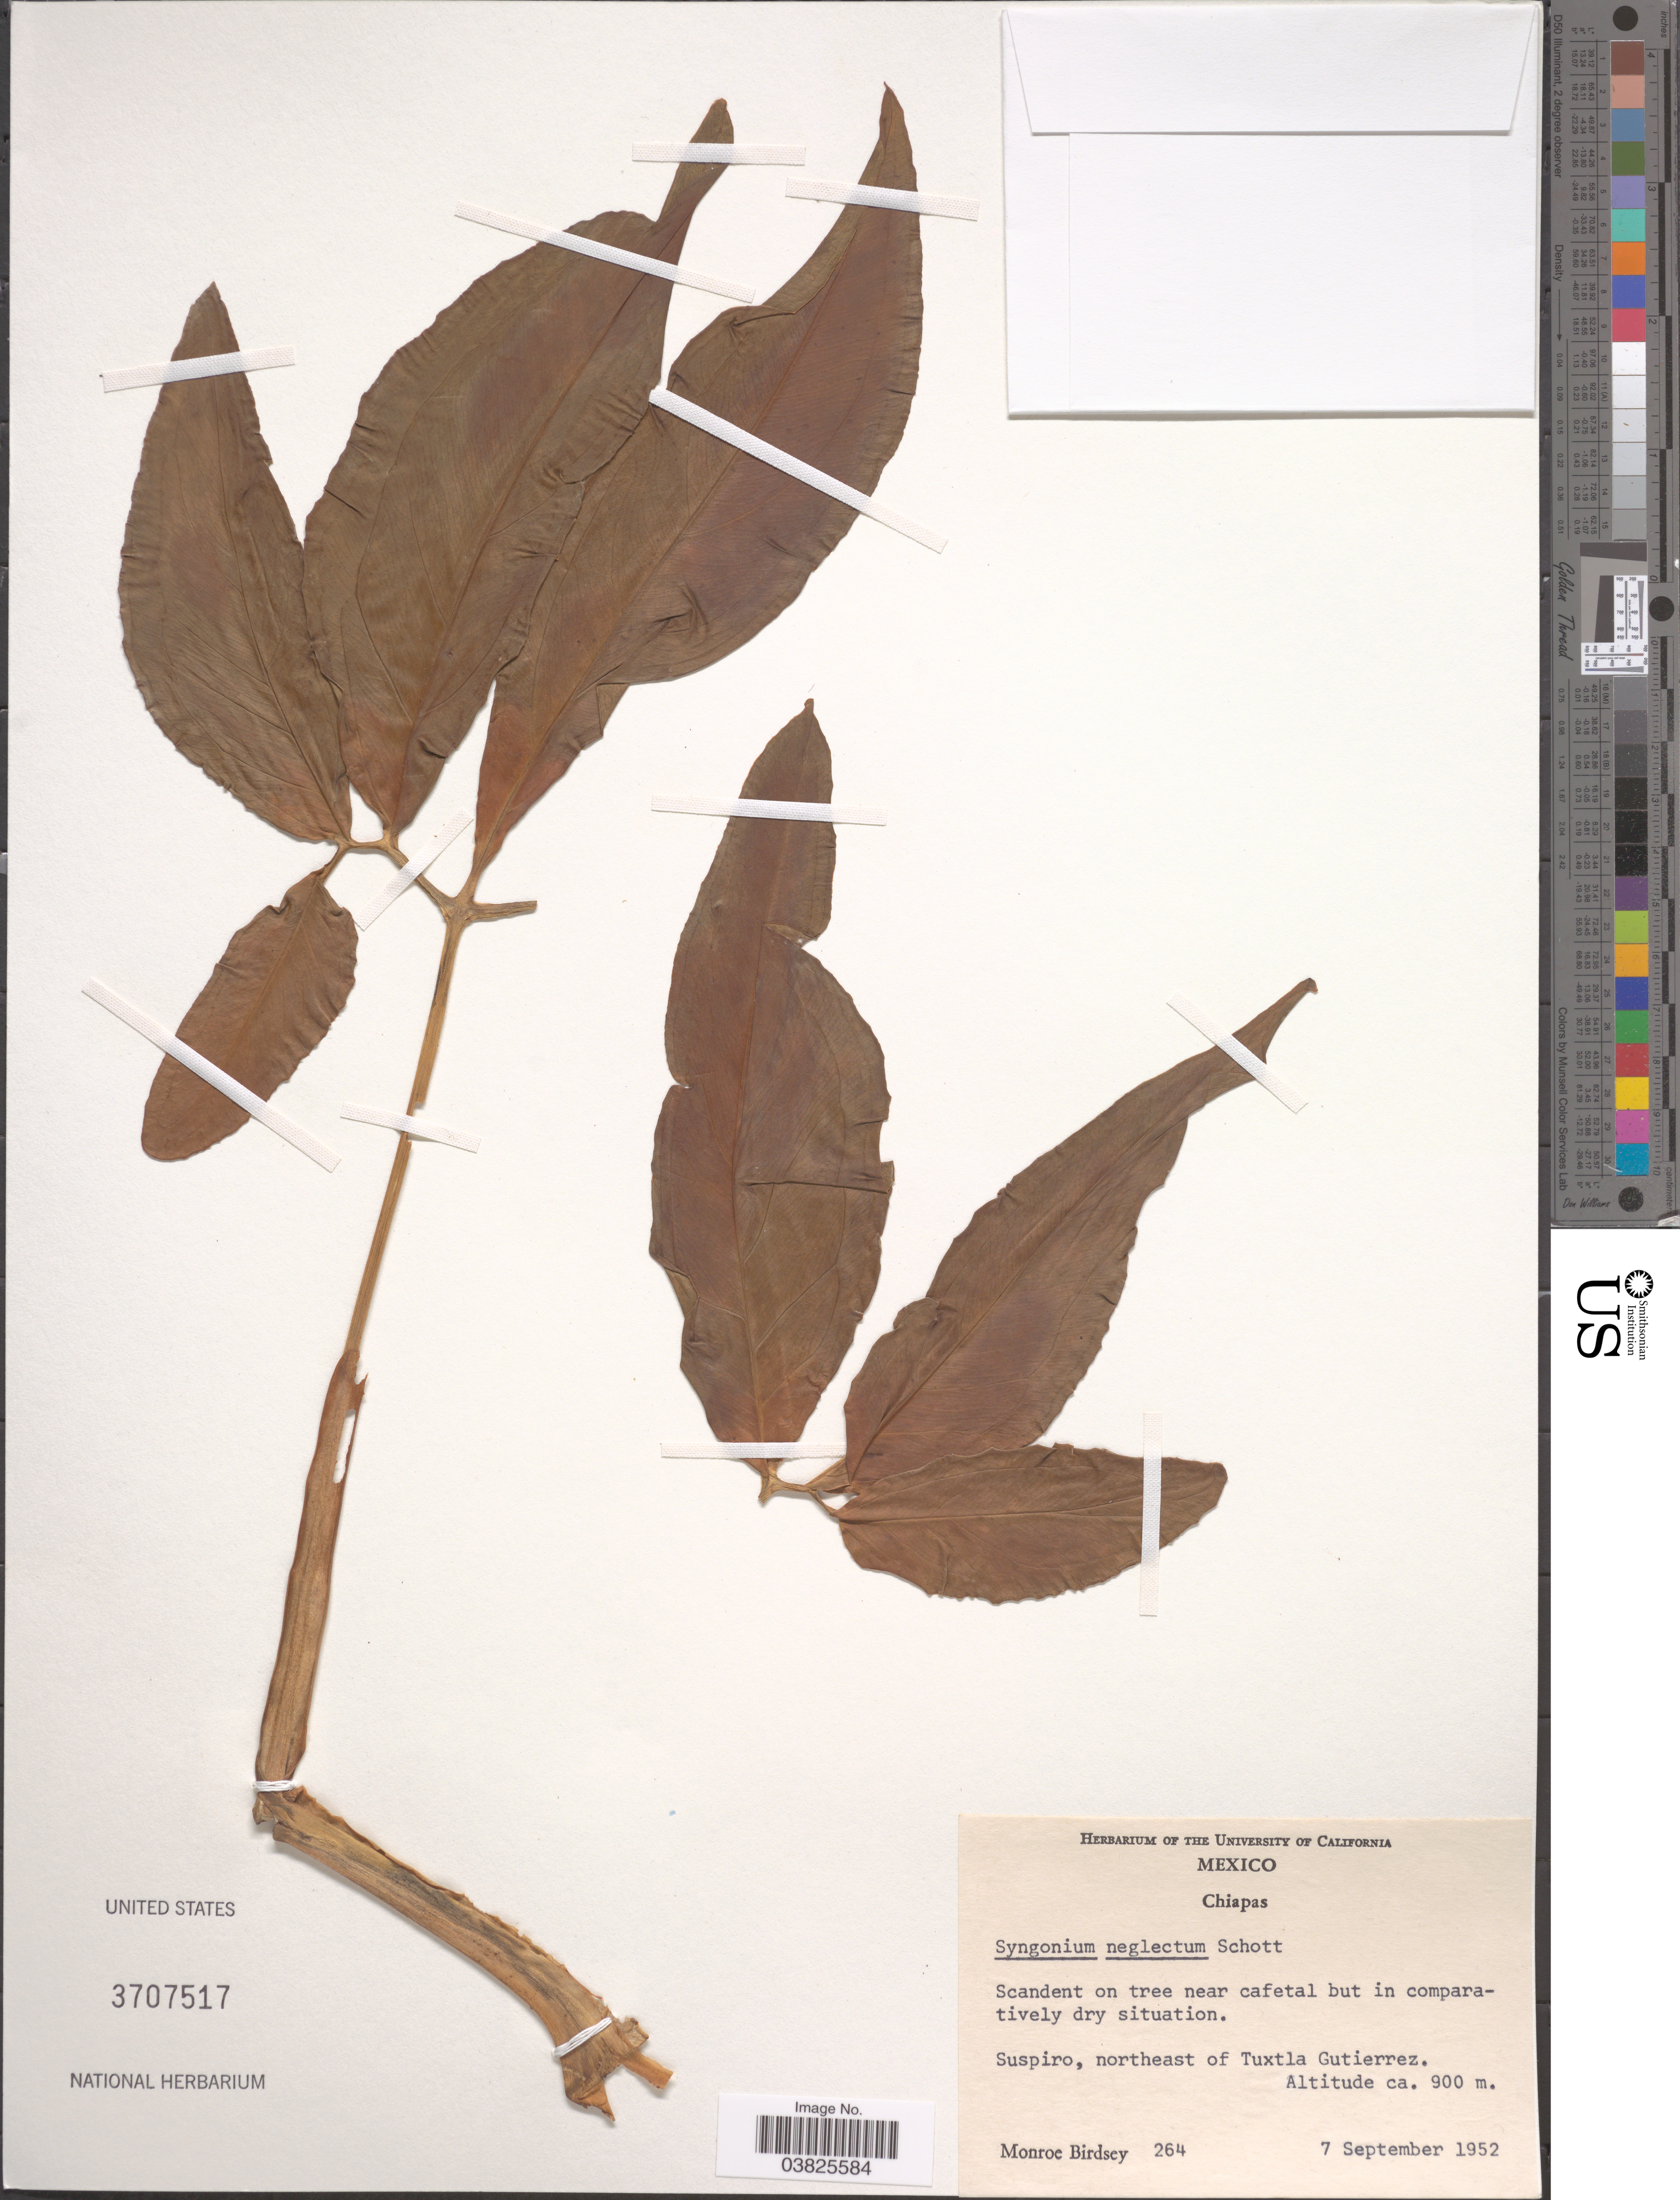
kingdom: Plantae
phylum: Tracheophyta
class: Liliopsida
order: Alismatales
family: Araceae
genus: Syngonium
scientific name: Syngonium neglectum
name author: Schott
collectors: M. Birdsey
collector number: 264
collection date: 1952-09-07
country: Mexico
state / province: Chiapas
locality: Suspiro, northeast of Tuxtla Gutierrez.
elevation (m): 900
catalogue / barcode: US 3707517